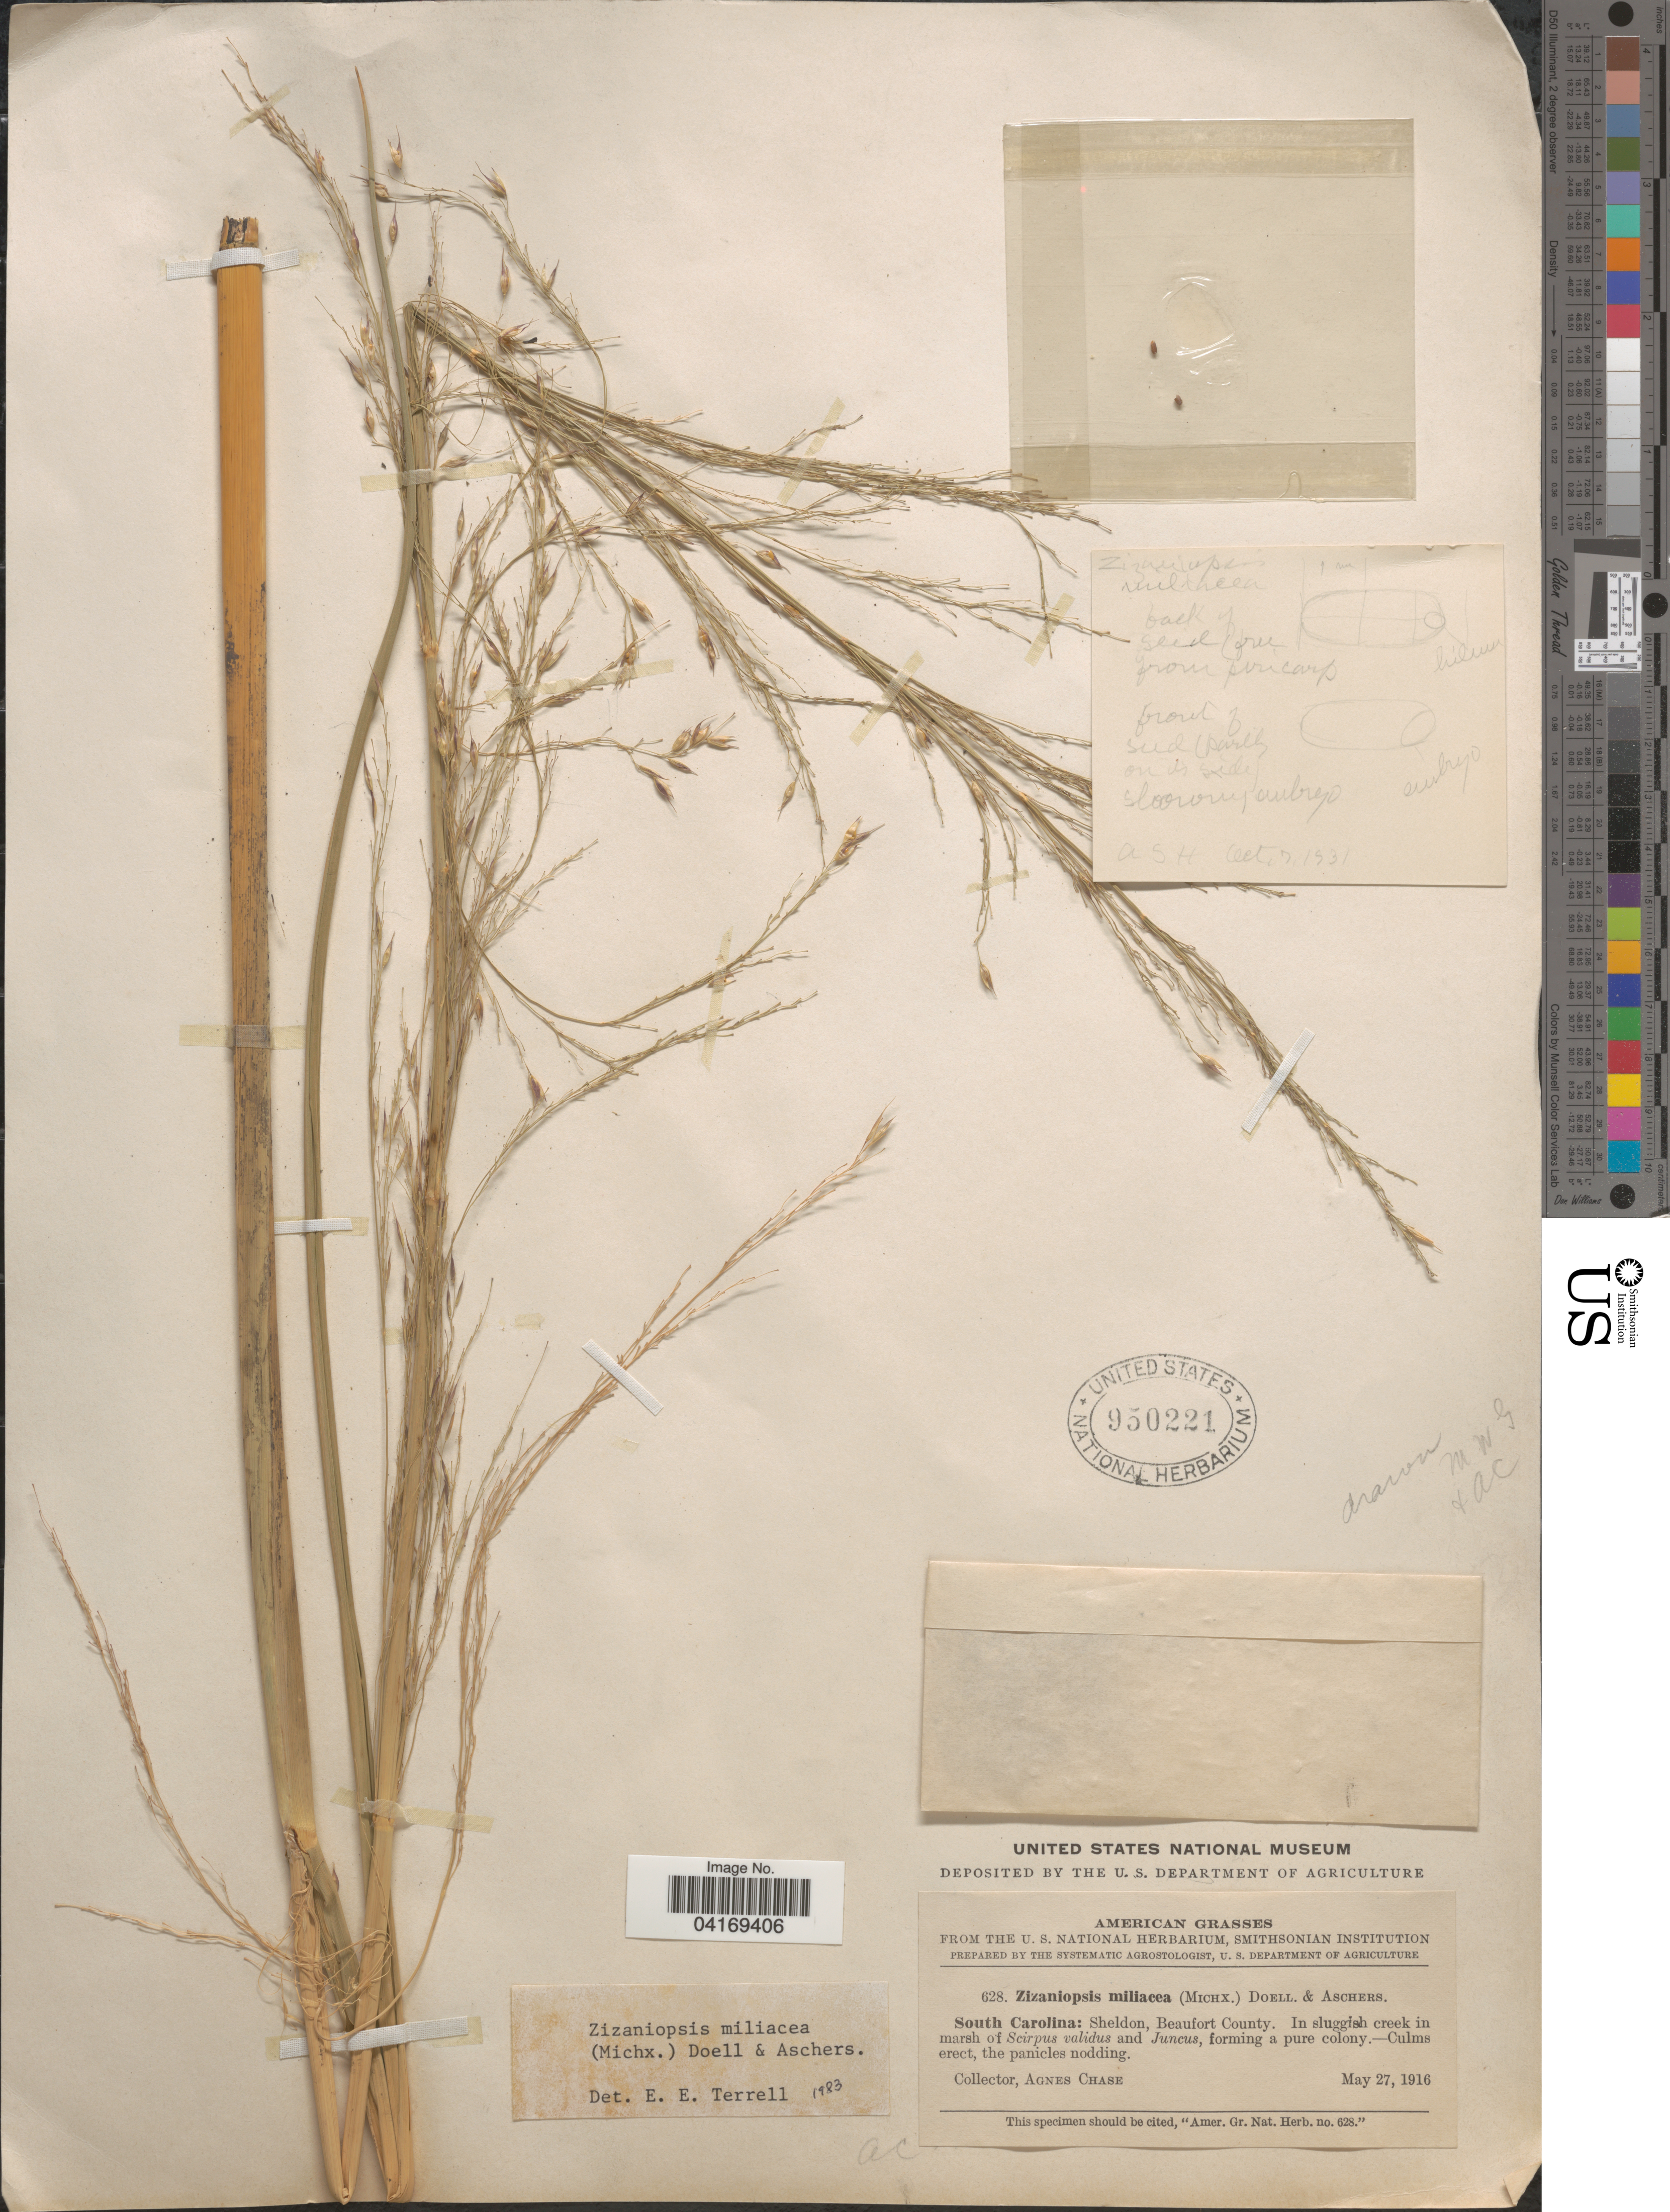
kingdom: Plantae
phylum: Tracheophyta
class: Liliopsida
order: Poales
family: Poaceae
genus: Zizaniopsis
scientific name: Zizaniopsis miliacea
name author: (Michx.) Döll & Asch.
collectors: A. Chase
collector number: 628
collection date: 1916-05-27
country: United States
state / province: South Carolina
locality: Sheldon, Beaufort County.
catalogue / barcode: US 950221